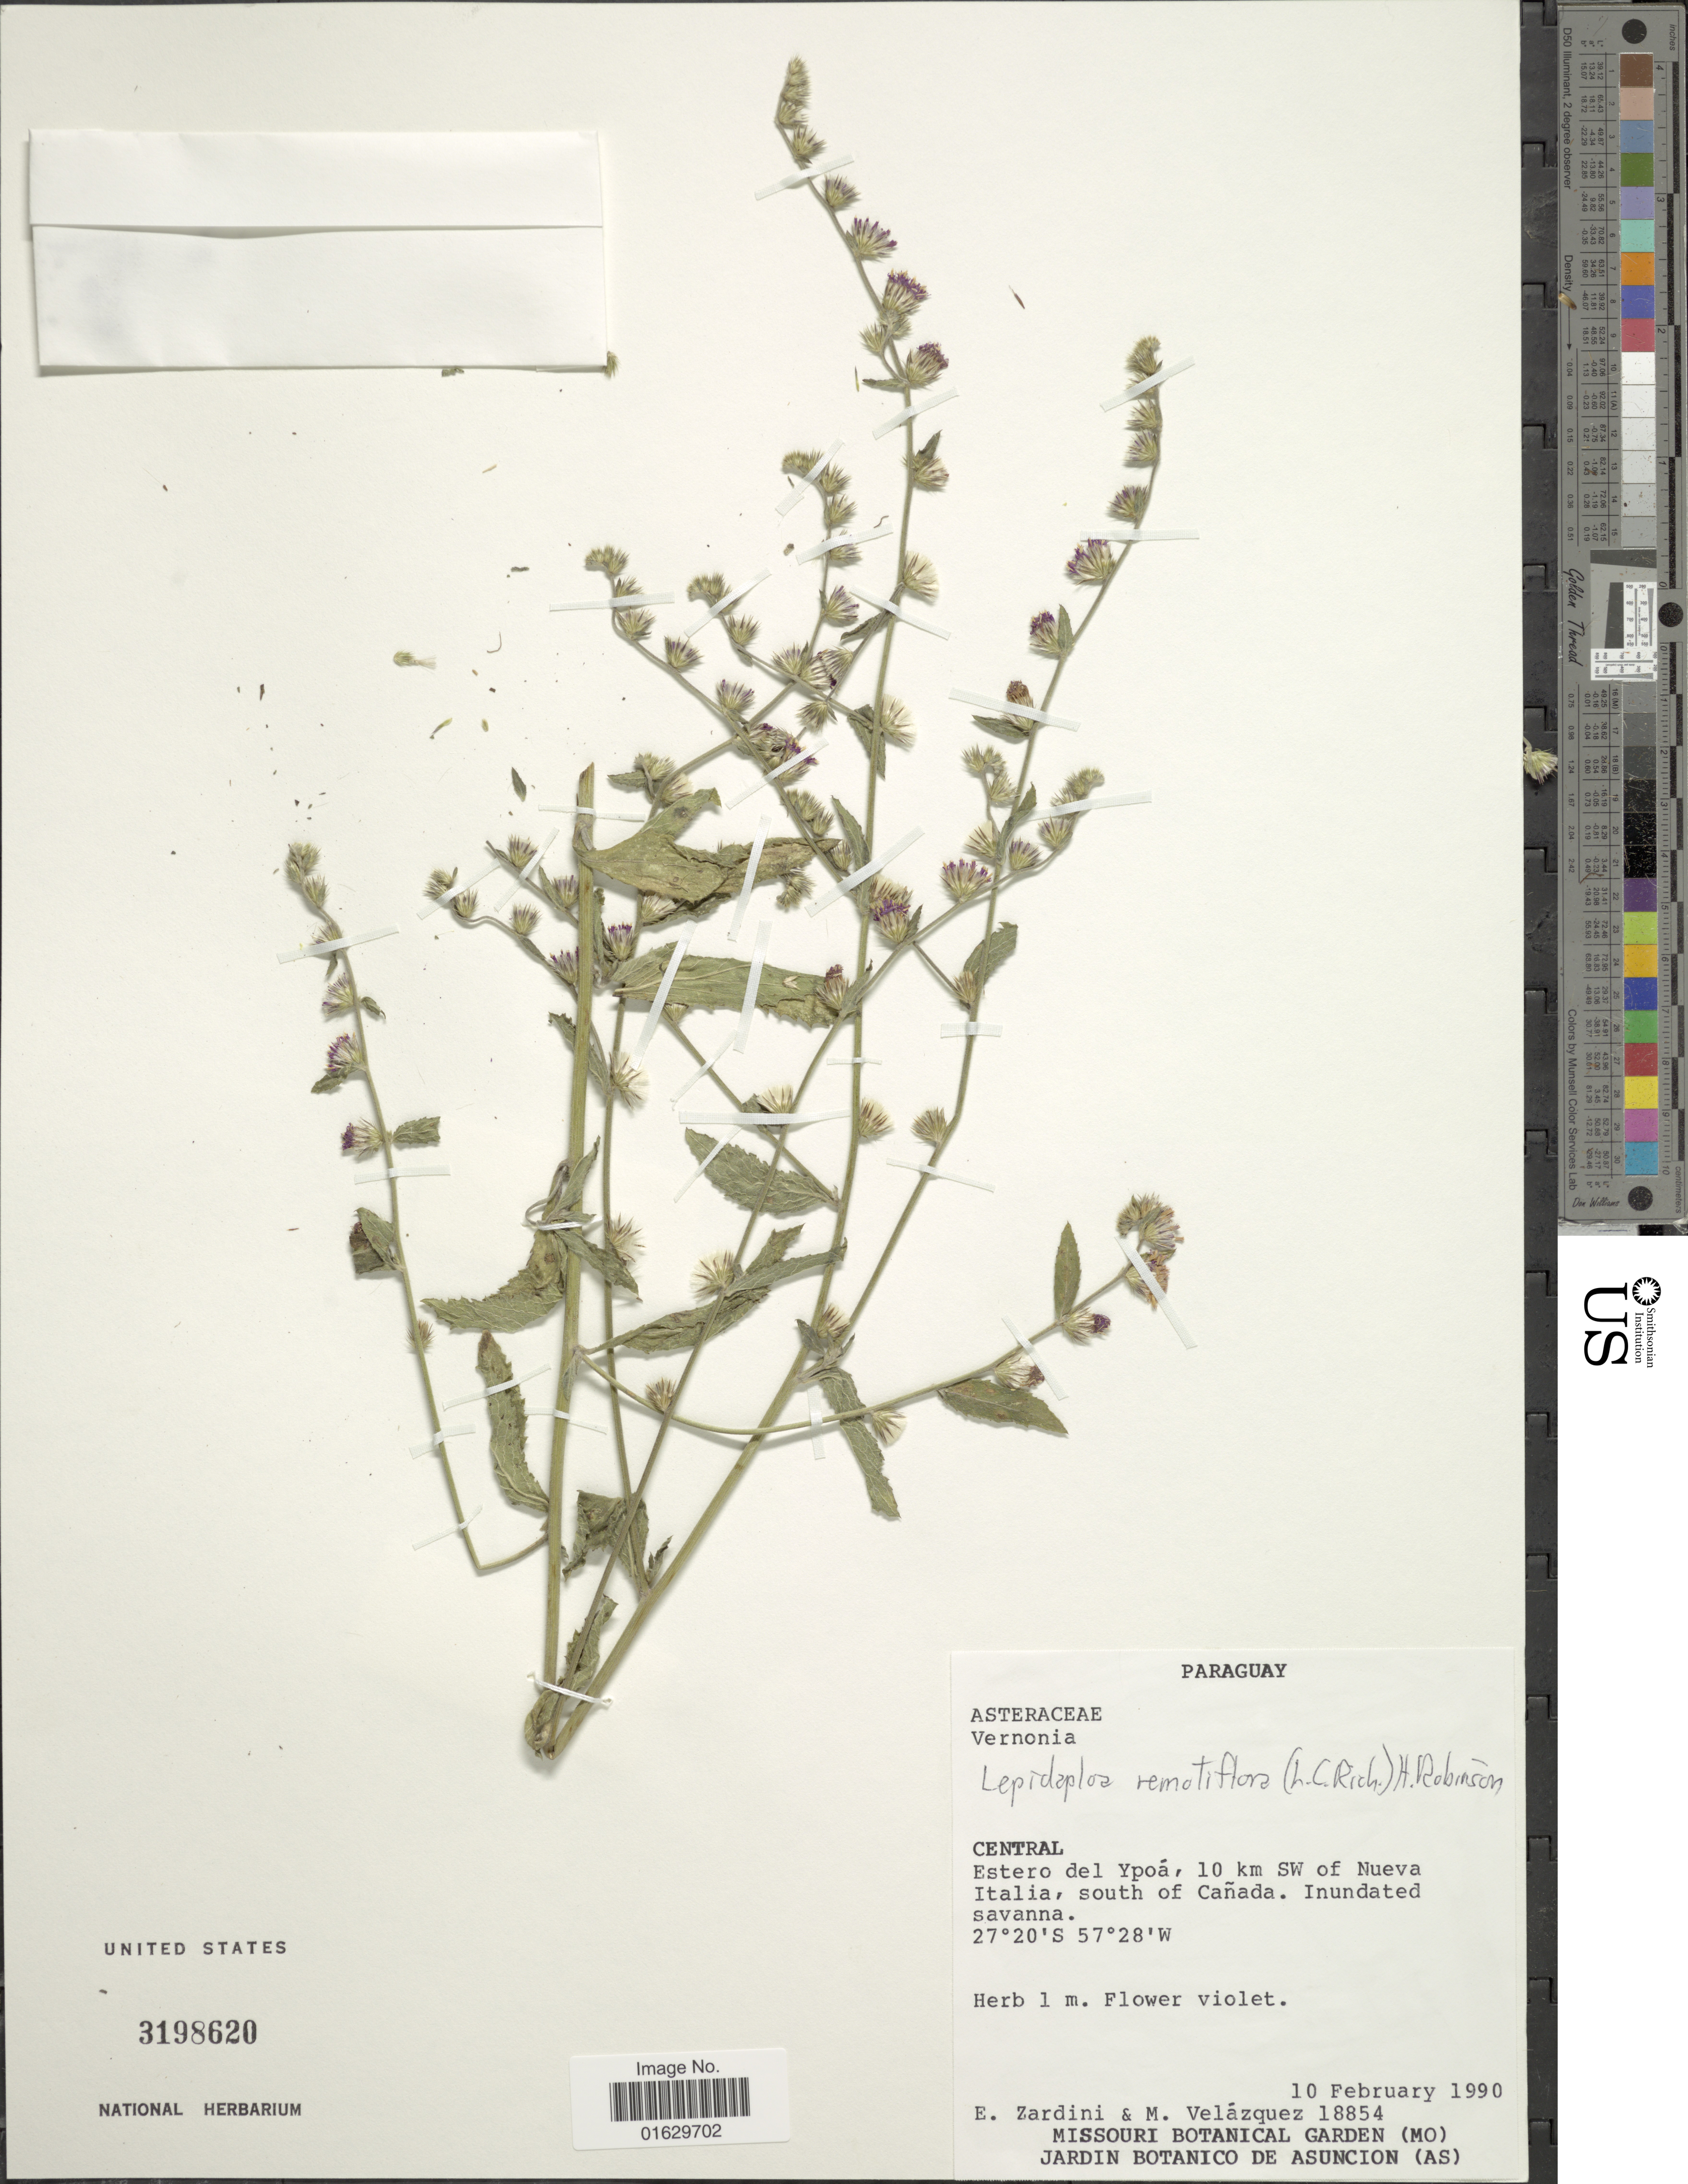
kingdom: Plantae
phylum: Tracheophyta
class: Magnoliopsida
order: Asterales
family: Asteraceae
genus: Lepidaploa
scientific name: Lepidaploa remotiflora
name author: (Rich.) H. Rob.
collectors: E. M. Zardini & M. Velazquez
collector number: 18854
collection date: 1990-02-10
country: Paraguay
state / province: Central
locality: Central, Estero del Ypoa, 10 km SW of Nueva, Italia, south of Canada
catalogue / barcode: US 3198620